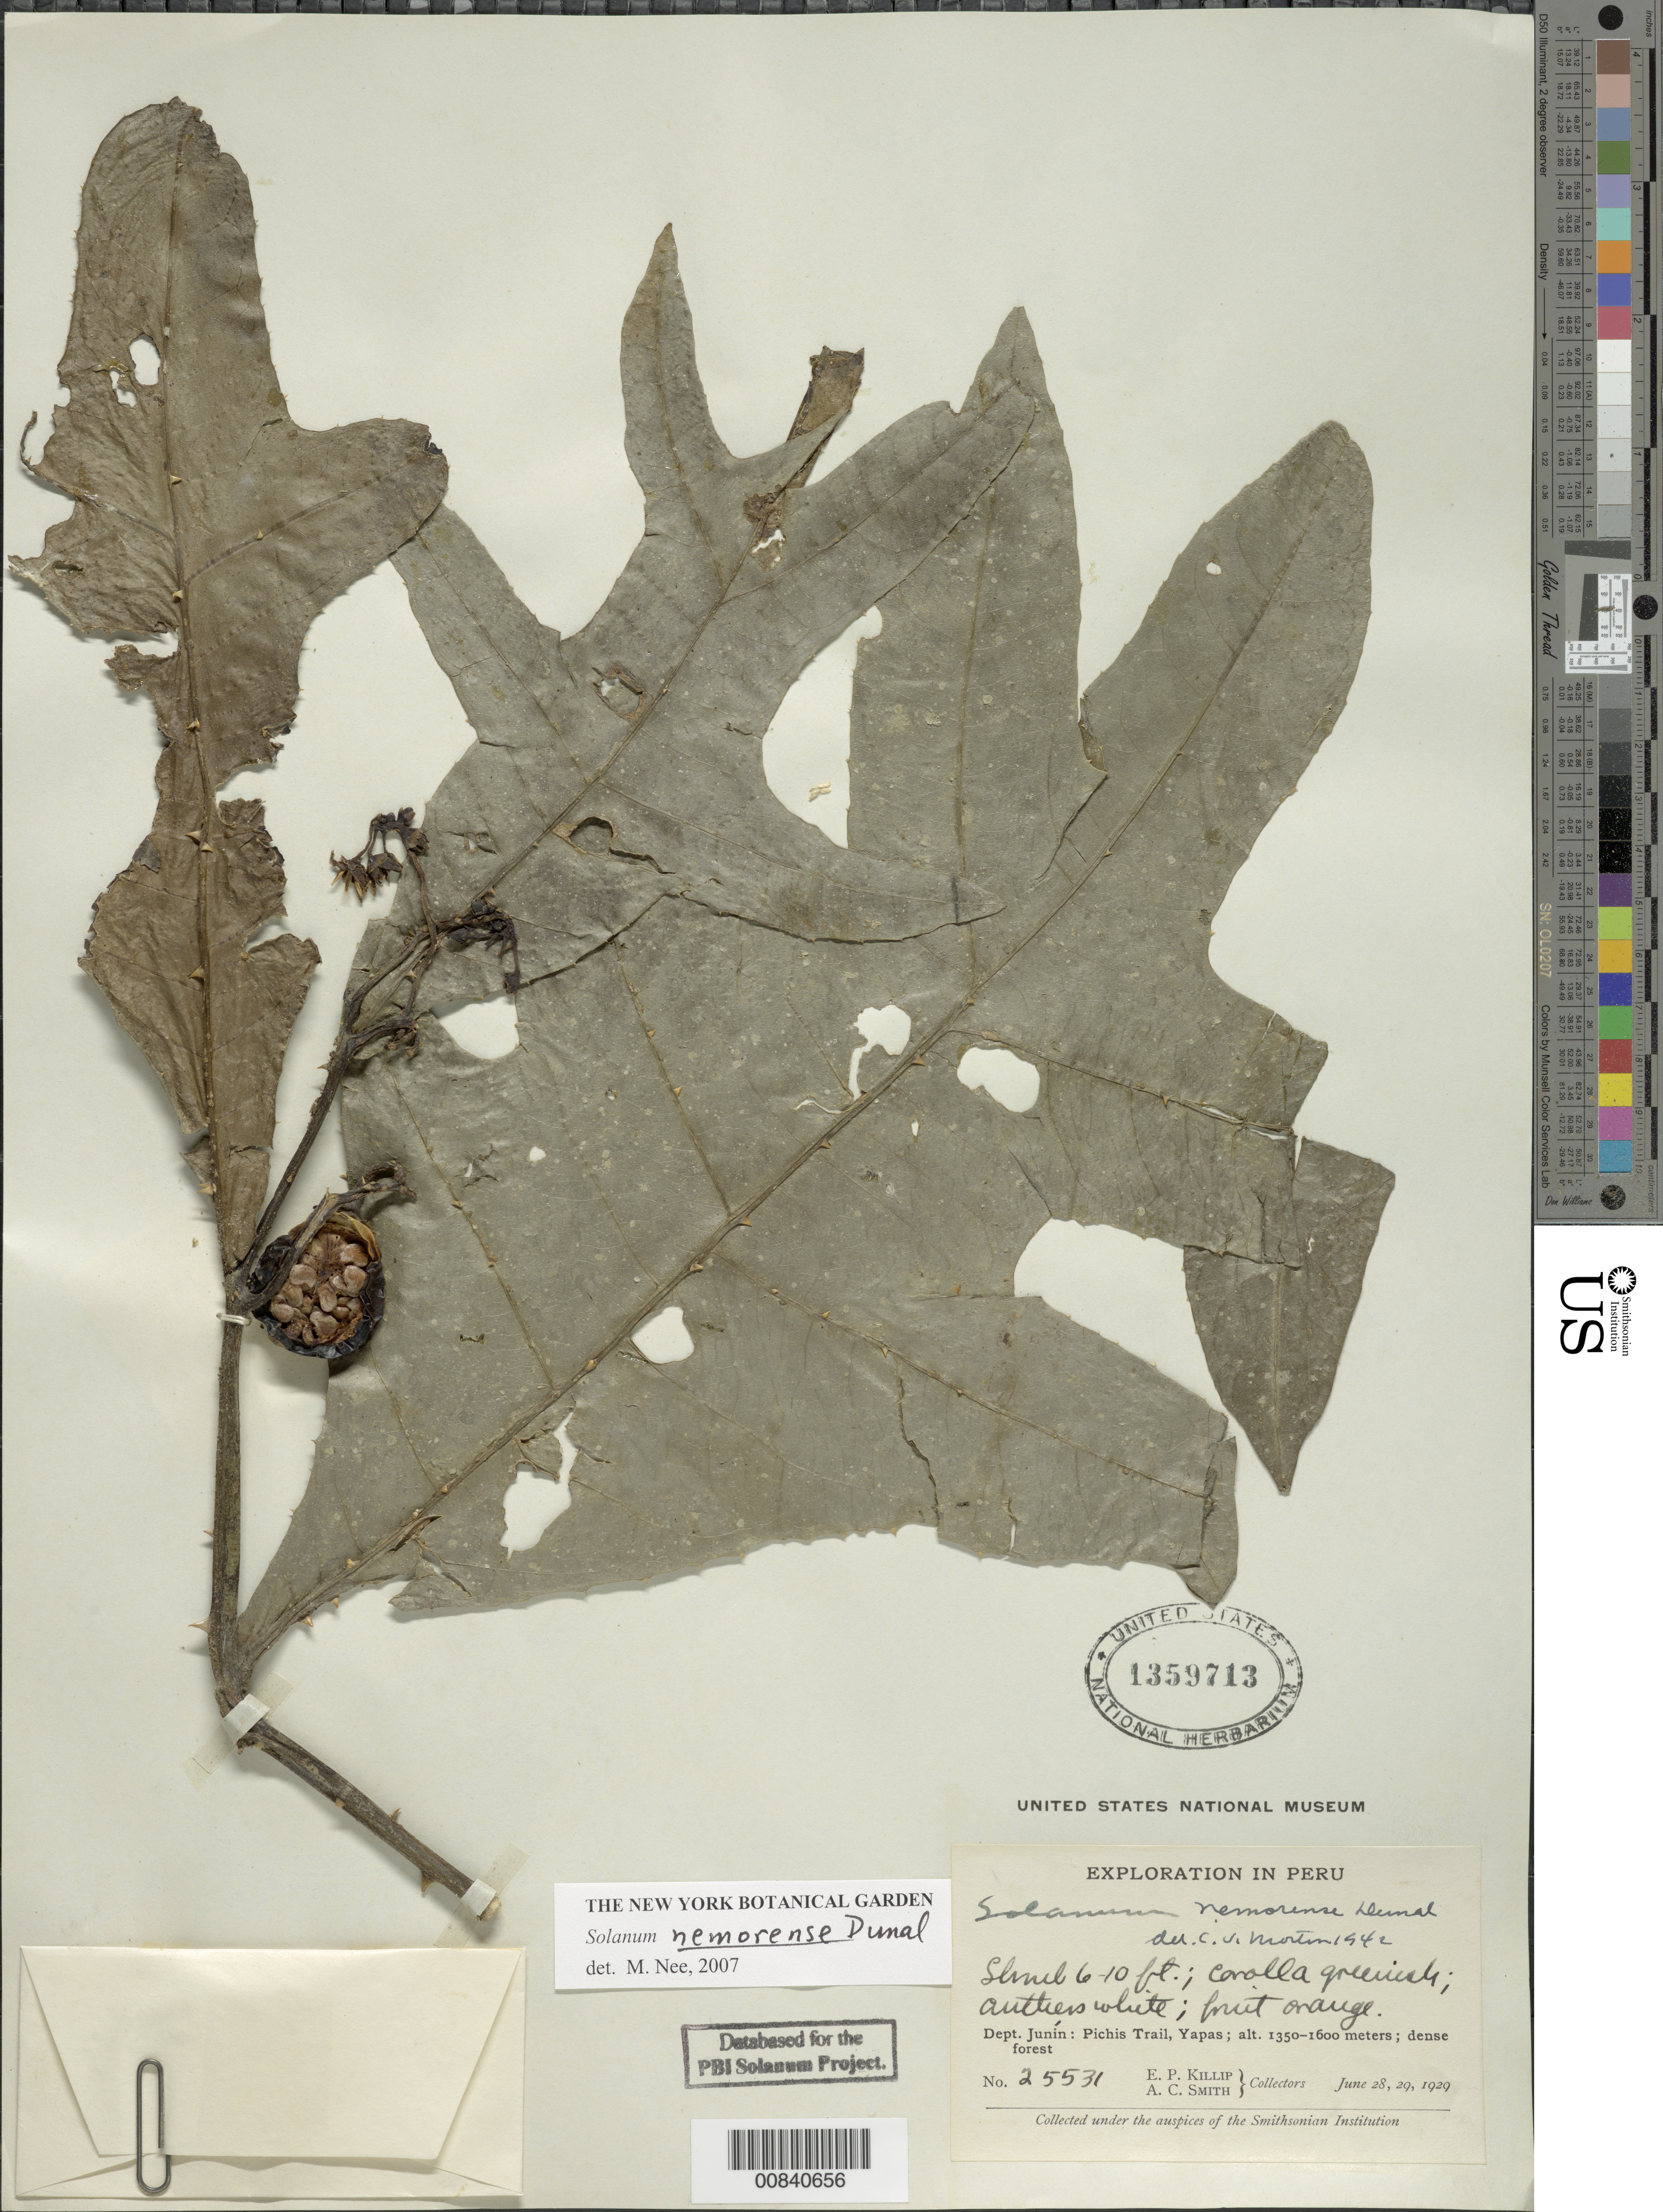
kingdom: Plantae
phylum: Tracheophyta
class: Magnoliopsida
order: Solanales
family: Solanaceae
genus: Solanum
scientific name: Solanum nemorense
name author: Dunal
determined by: Nee, Michael H.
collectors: E. P. Killip & A. C. Smith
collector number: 25531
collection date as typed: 28 Jun 1929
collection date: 1929-06-28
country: Peru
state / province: Junín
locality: Pichis Trail, Yapas.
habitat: dense forest.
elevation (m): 1350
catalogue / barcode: US 1359713